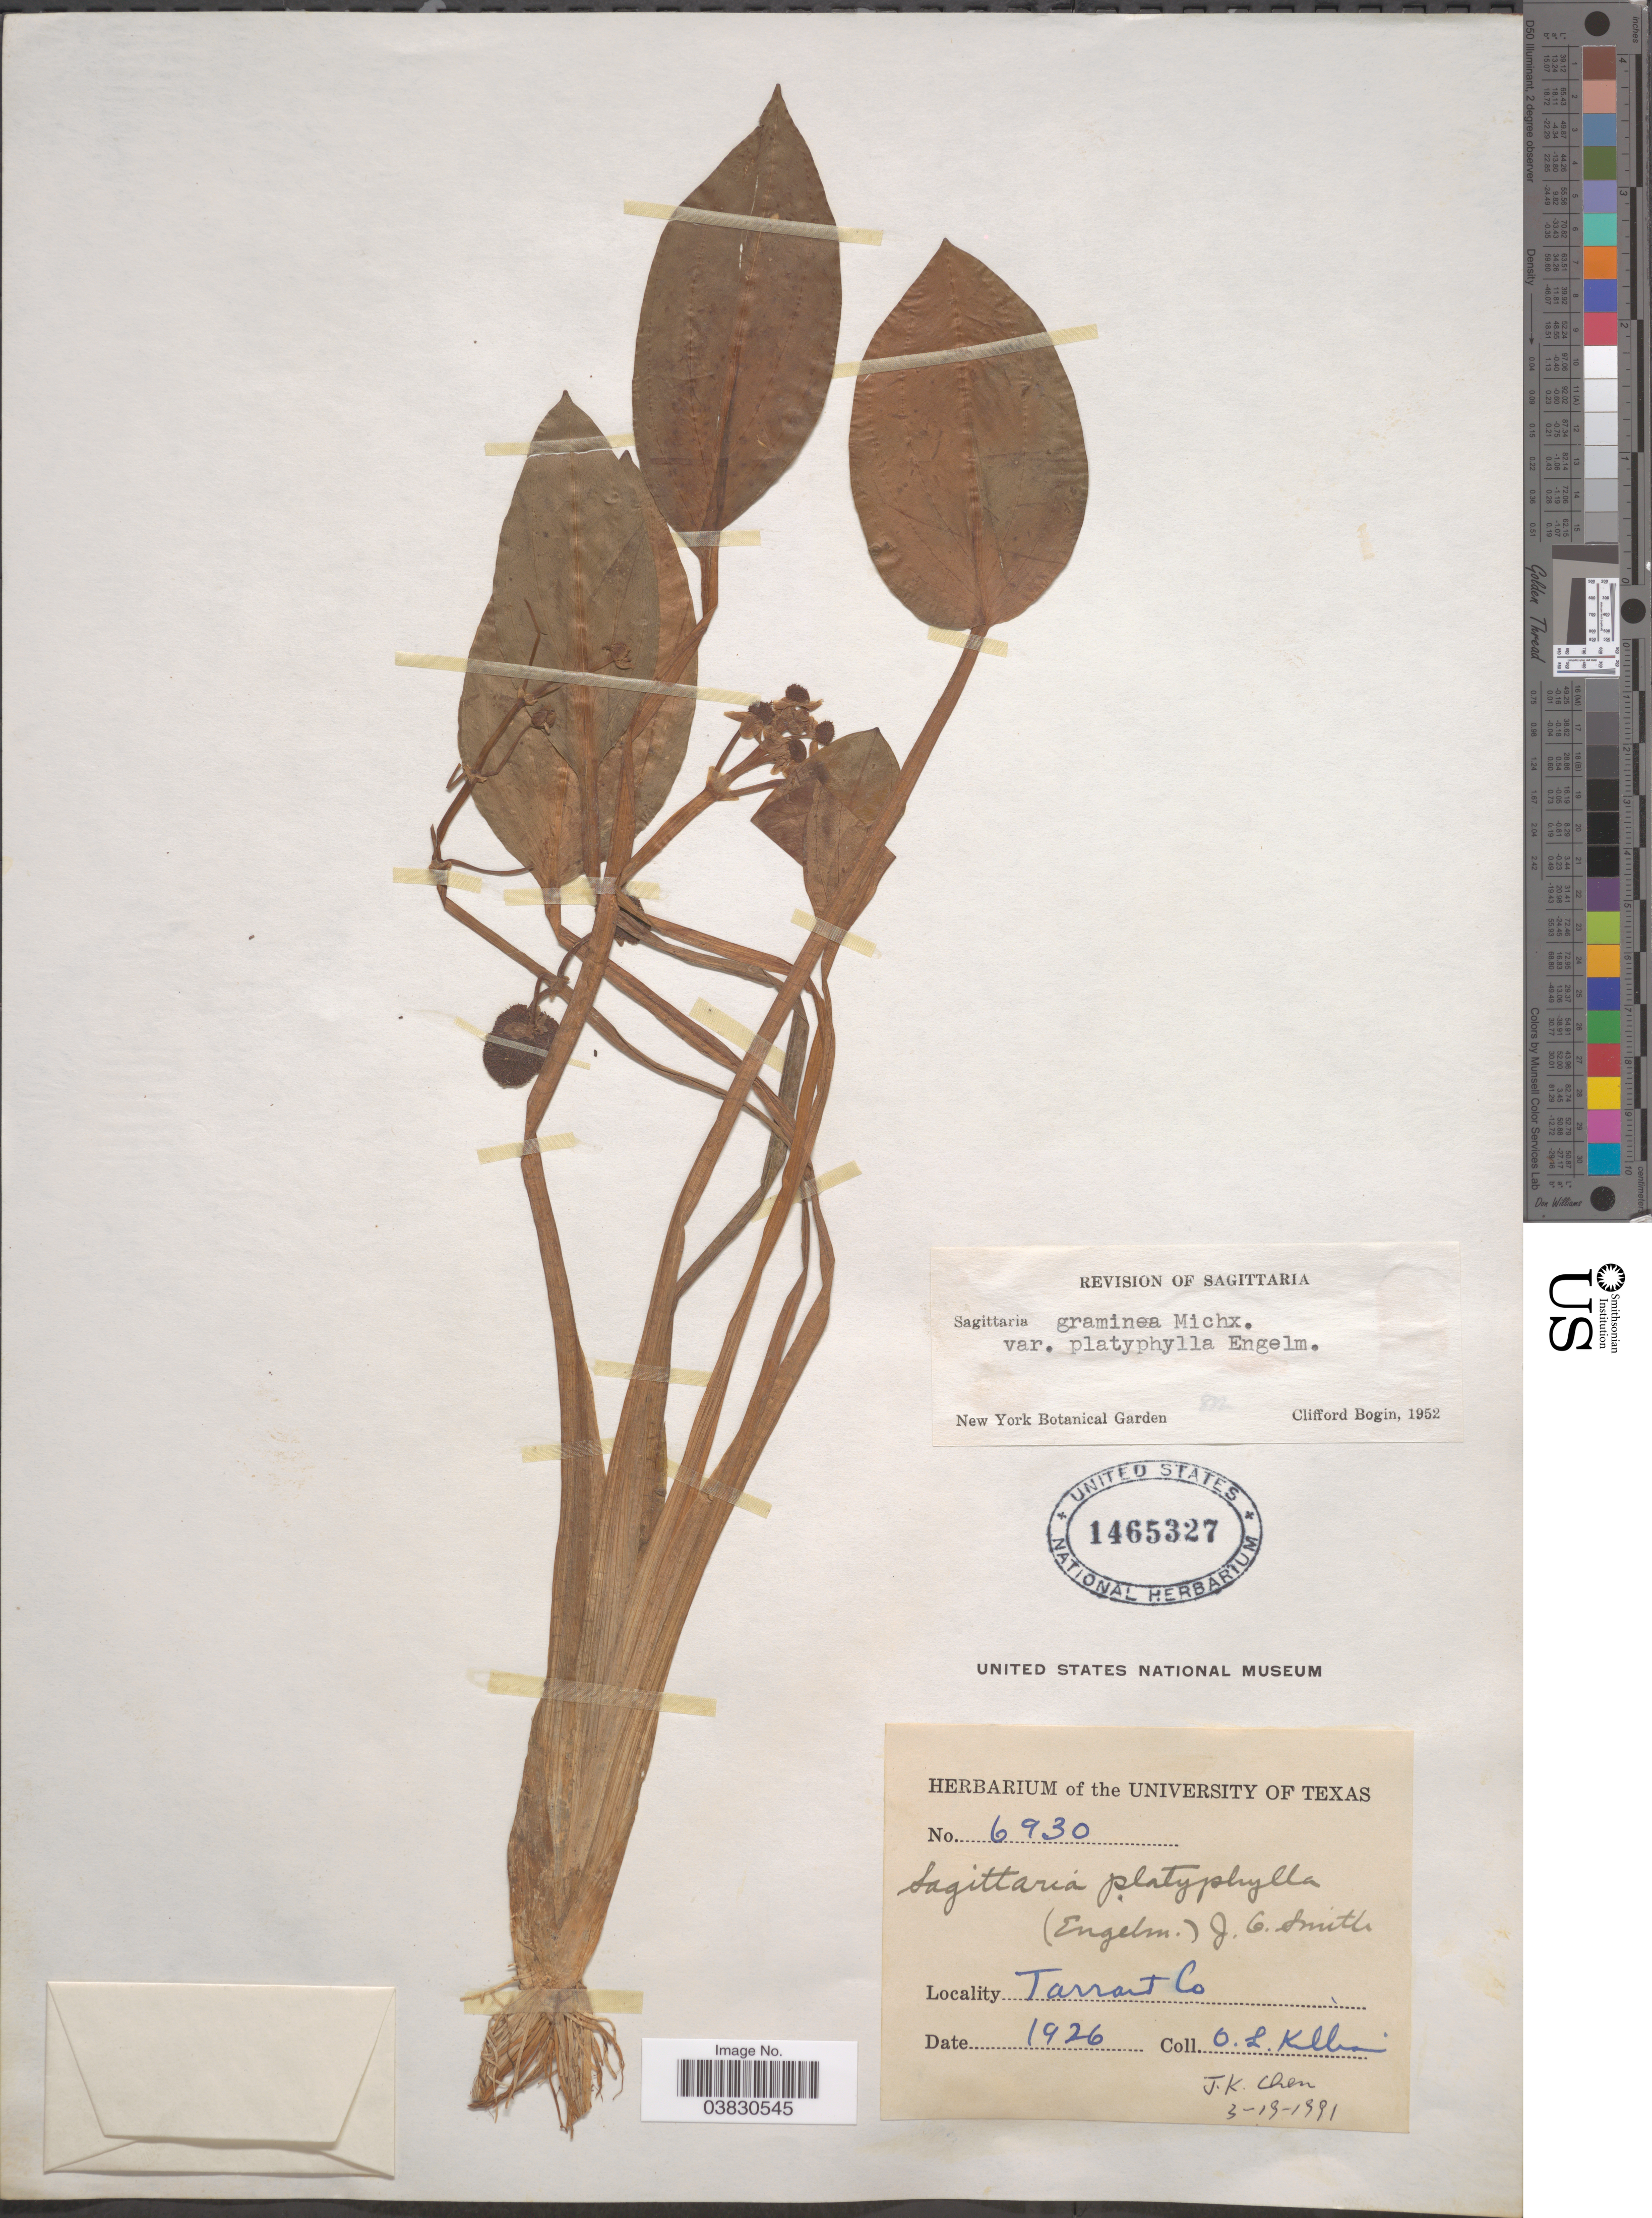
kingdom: Plantae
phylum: Tracheophyta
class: Liliopsida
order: Alismatales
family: Alismataceae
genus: Sagittaria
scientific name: Sagittaria platyphylla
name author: (Englem.) J.G. Sm.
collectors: O. Killian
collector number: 6930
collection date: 1926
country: United States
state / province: Texas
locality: Tarrant Co.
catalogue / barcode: US 1465327